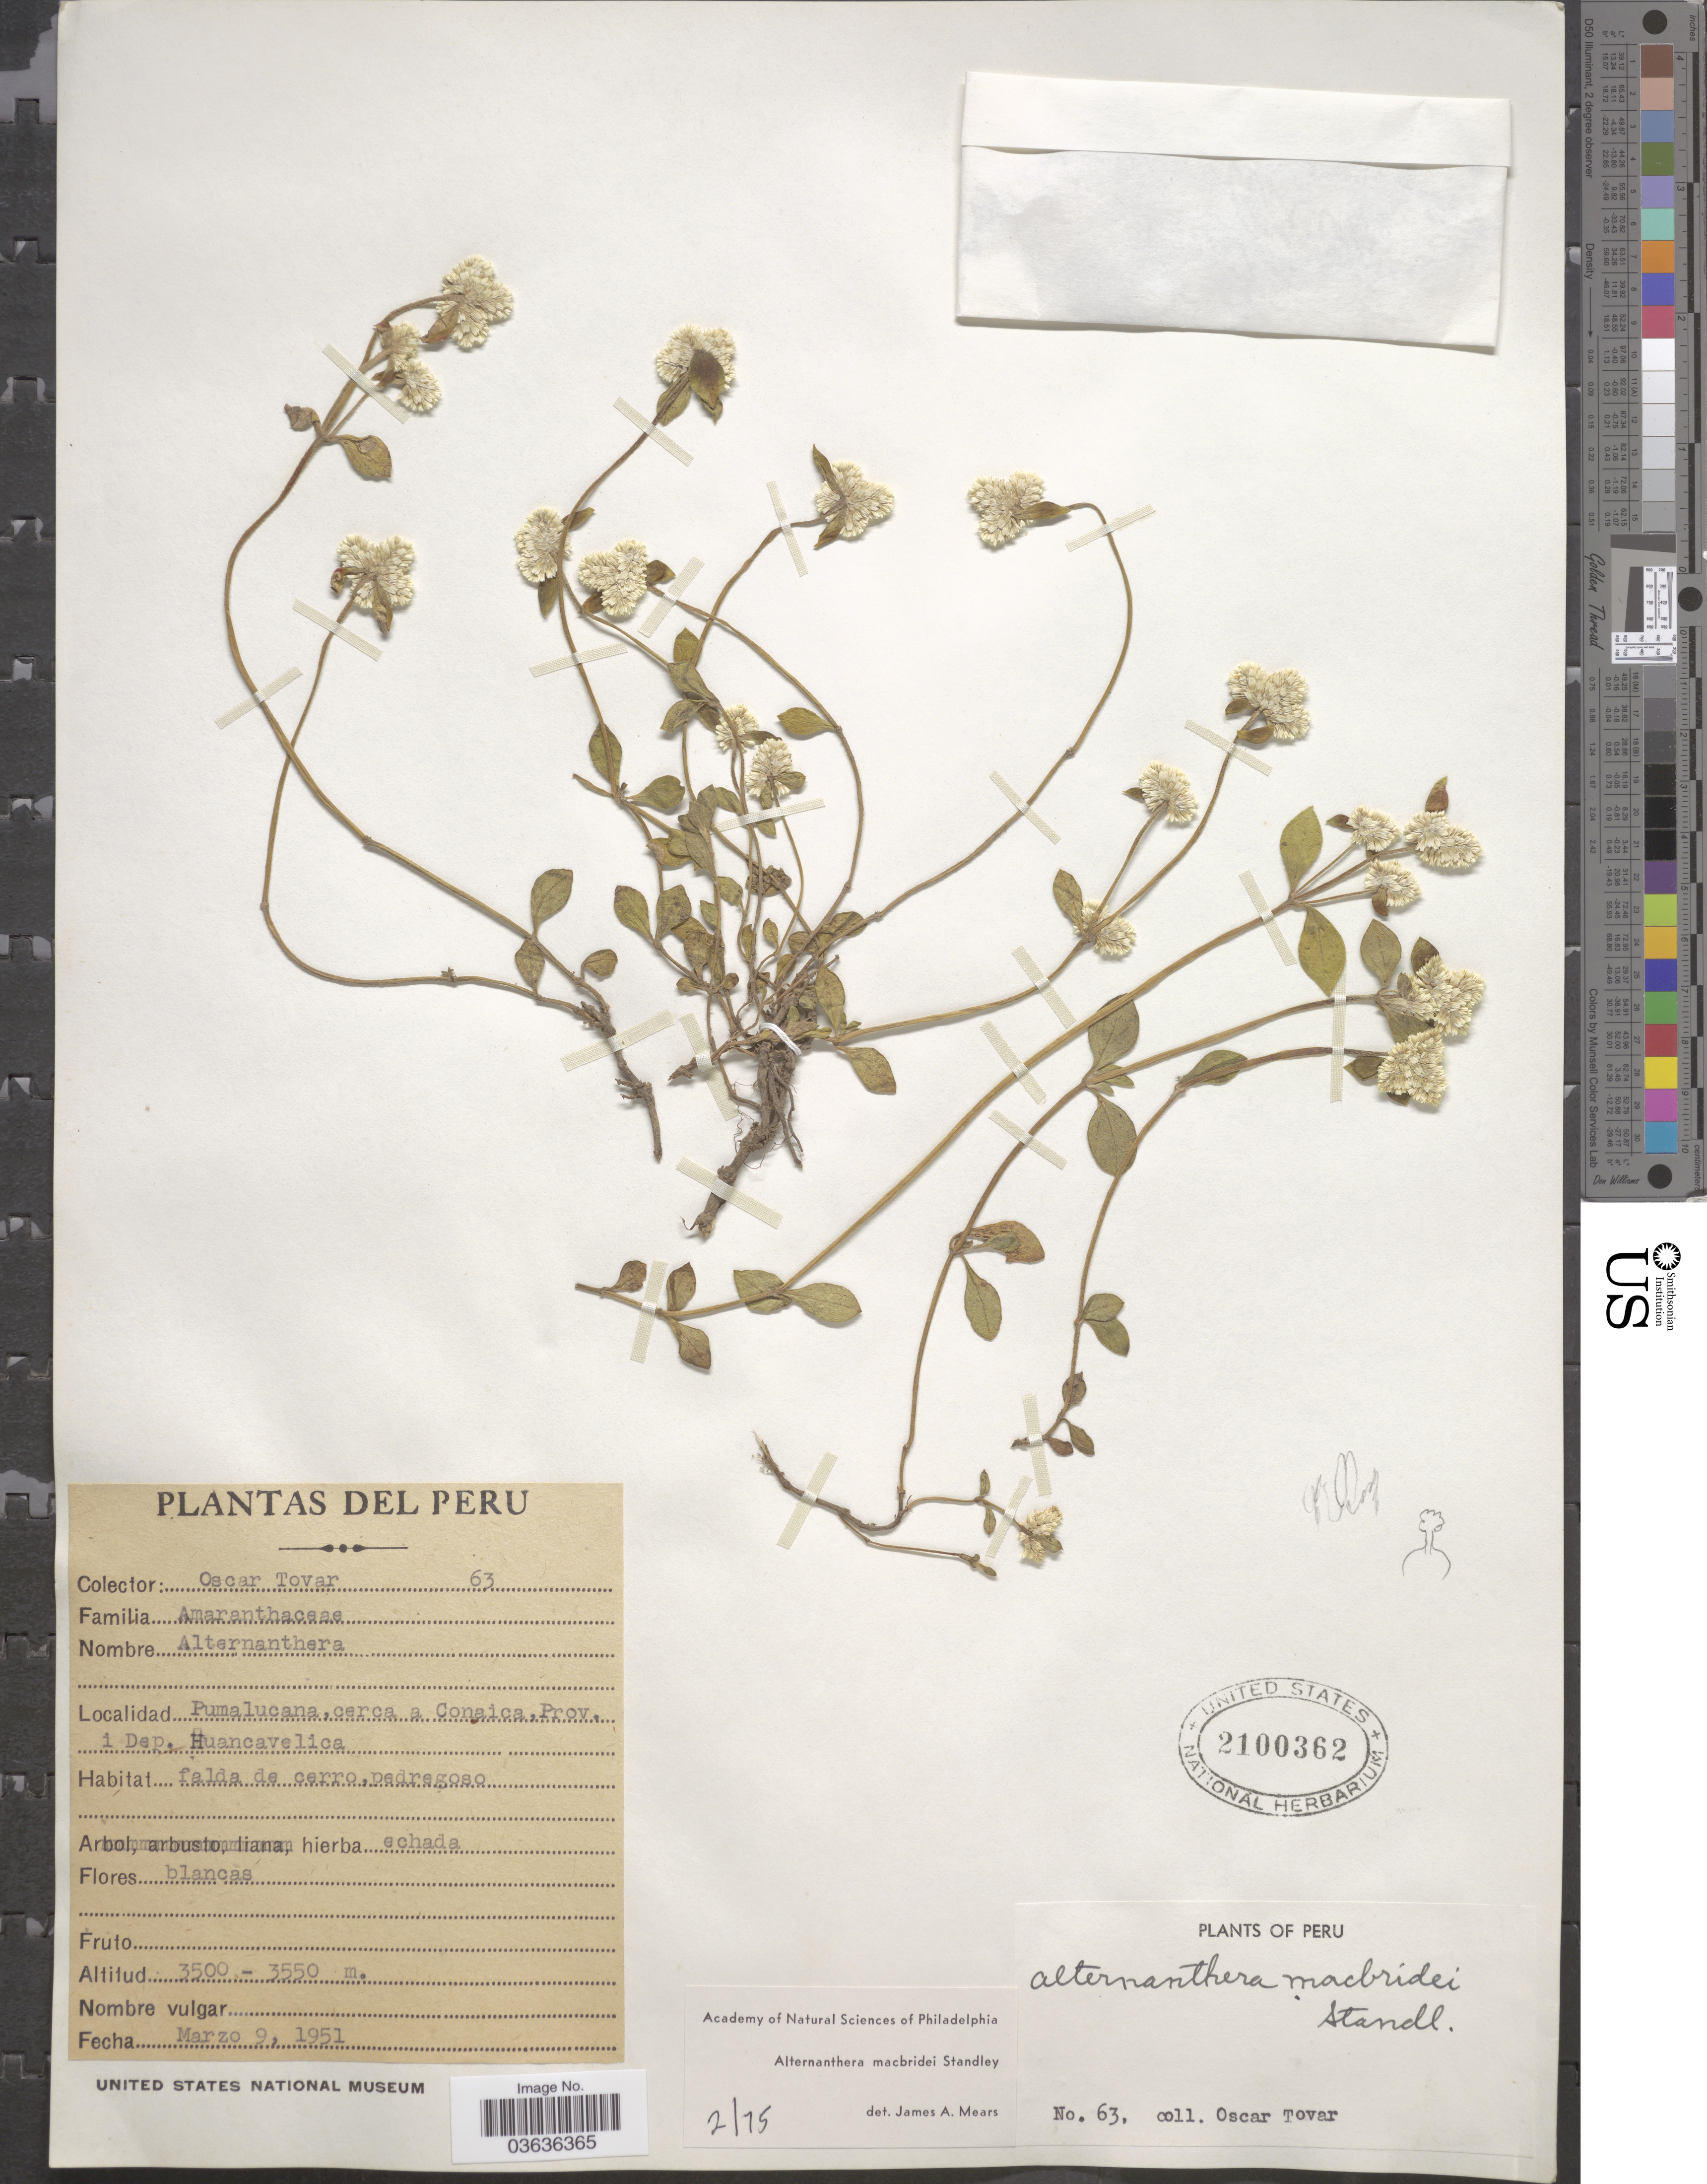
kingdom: Plantae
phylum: Tracheophyta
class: Magnoliopsida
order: Caryophyllales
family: Amaranthaceae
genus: Alternanthera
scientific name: Alternanthera macbridei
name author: Standl.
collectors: Ó. Tovar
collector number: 63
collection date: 1951-03-09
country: Peru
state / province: Huancavelica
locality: Pumalucana, cerca a Conaica, Prov. i Dep. Huancavelica.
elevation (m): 3500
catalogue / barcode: US 2100362